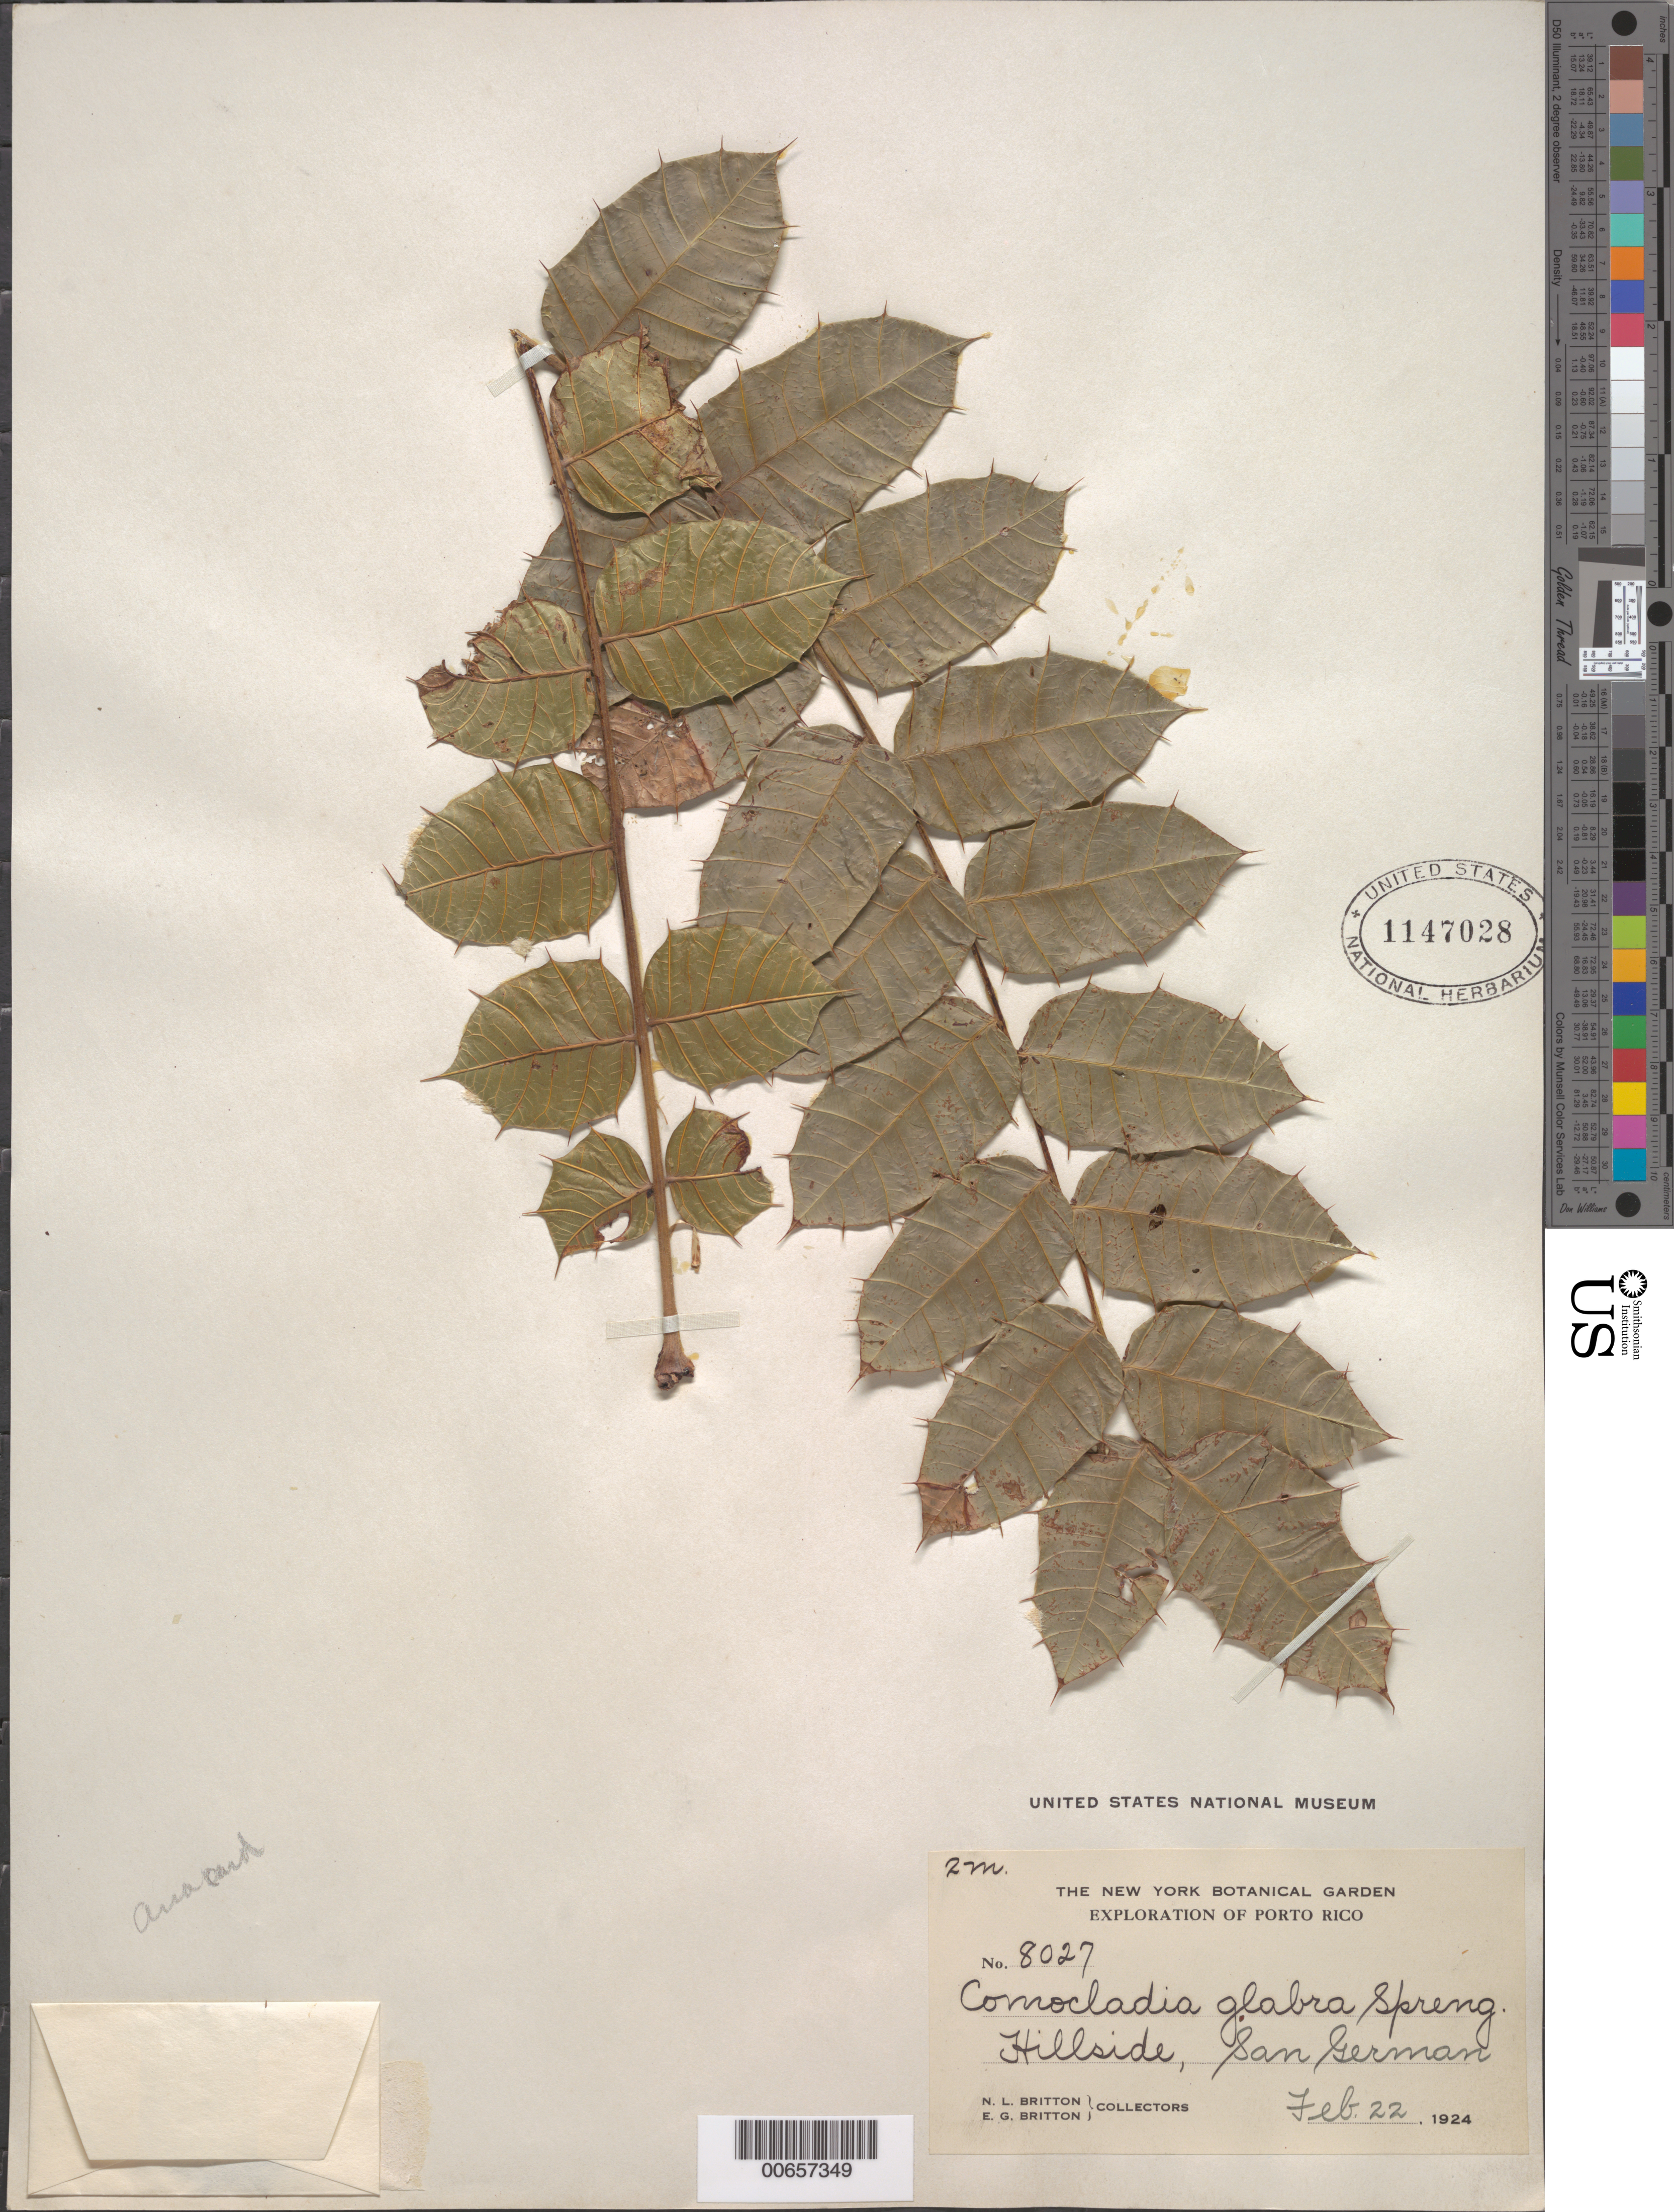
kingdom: Plantae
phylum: Tracheophyta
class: Magnoliopsida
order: Sapindales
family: Anacardiaceae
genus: Comocladia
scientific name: Comocladia glabra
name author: (Schult.) Spreng.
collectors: N. Britton & E. G. Britton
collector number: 8027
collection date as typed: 22 Feb 1924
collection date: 1924-02-22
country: Puerto Rico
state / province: San Germán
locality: San German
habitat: Hillside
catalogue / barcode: US 1147028